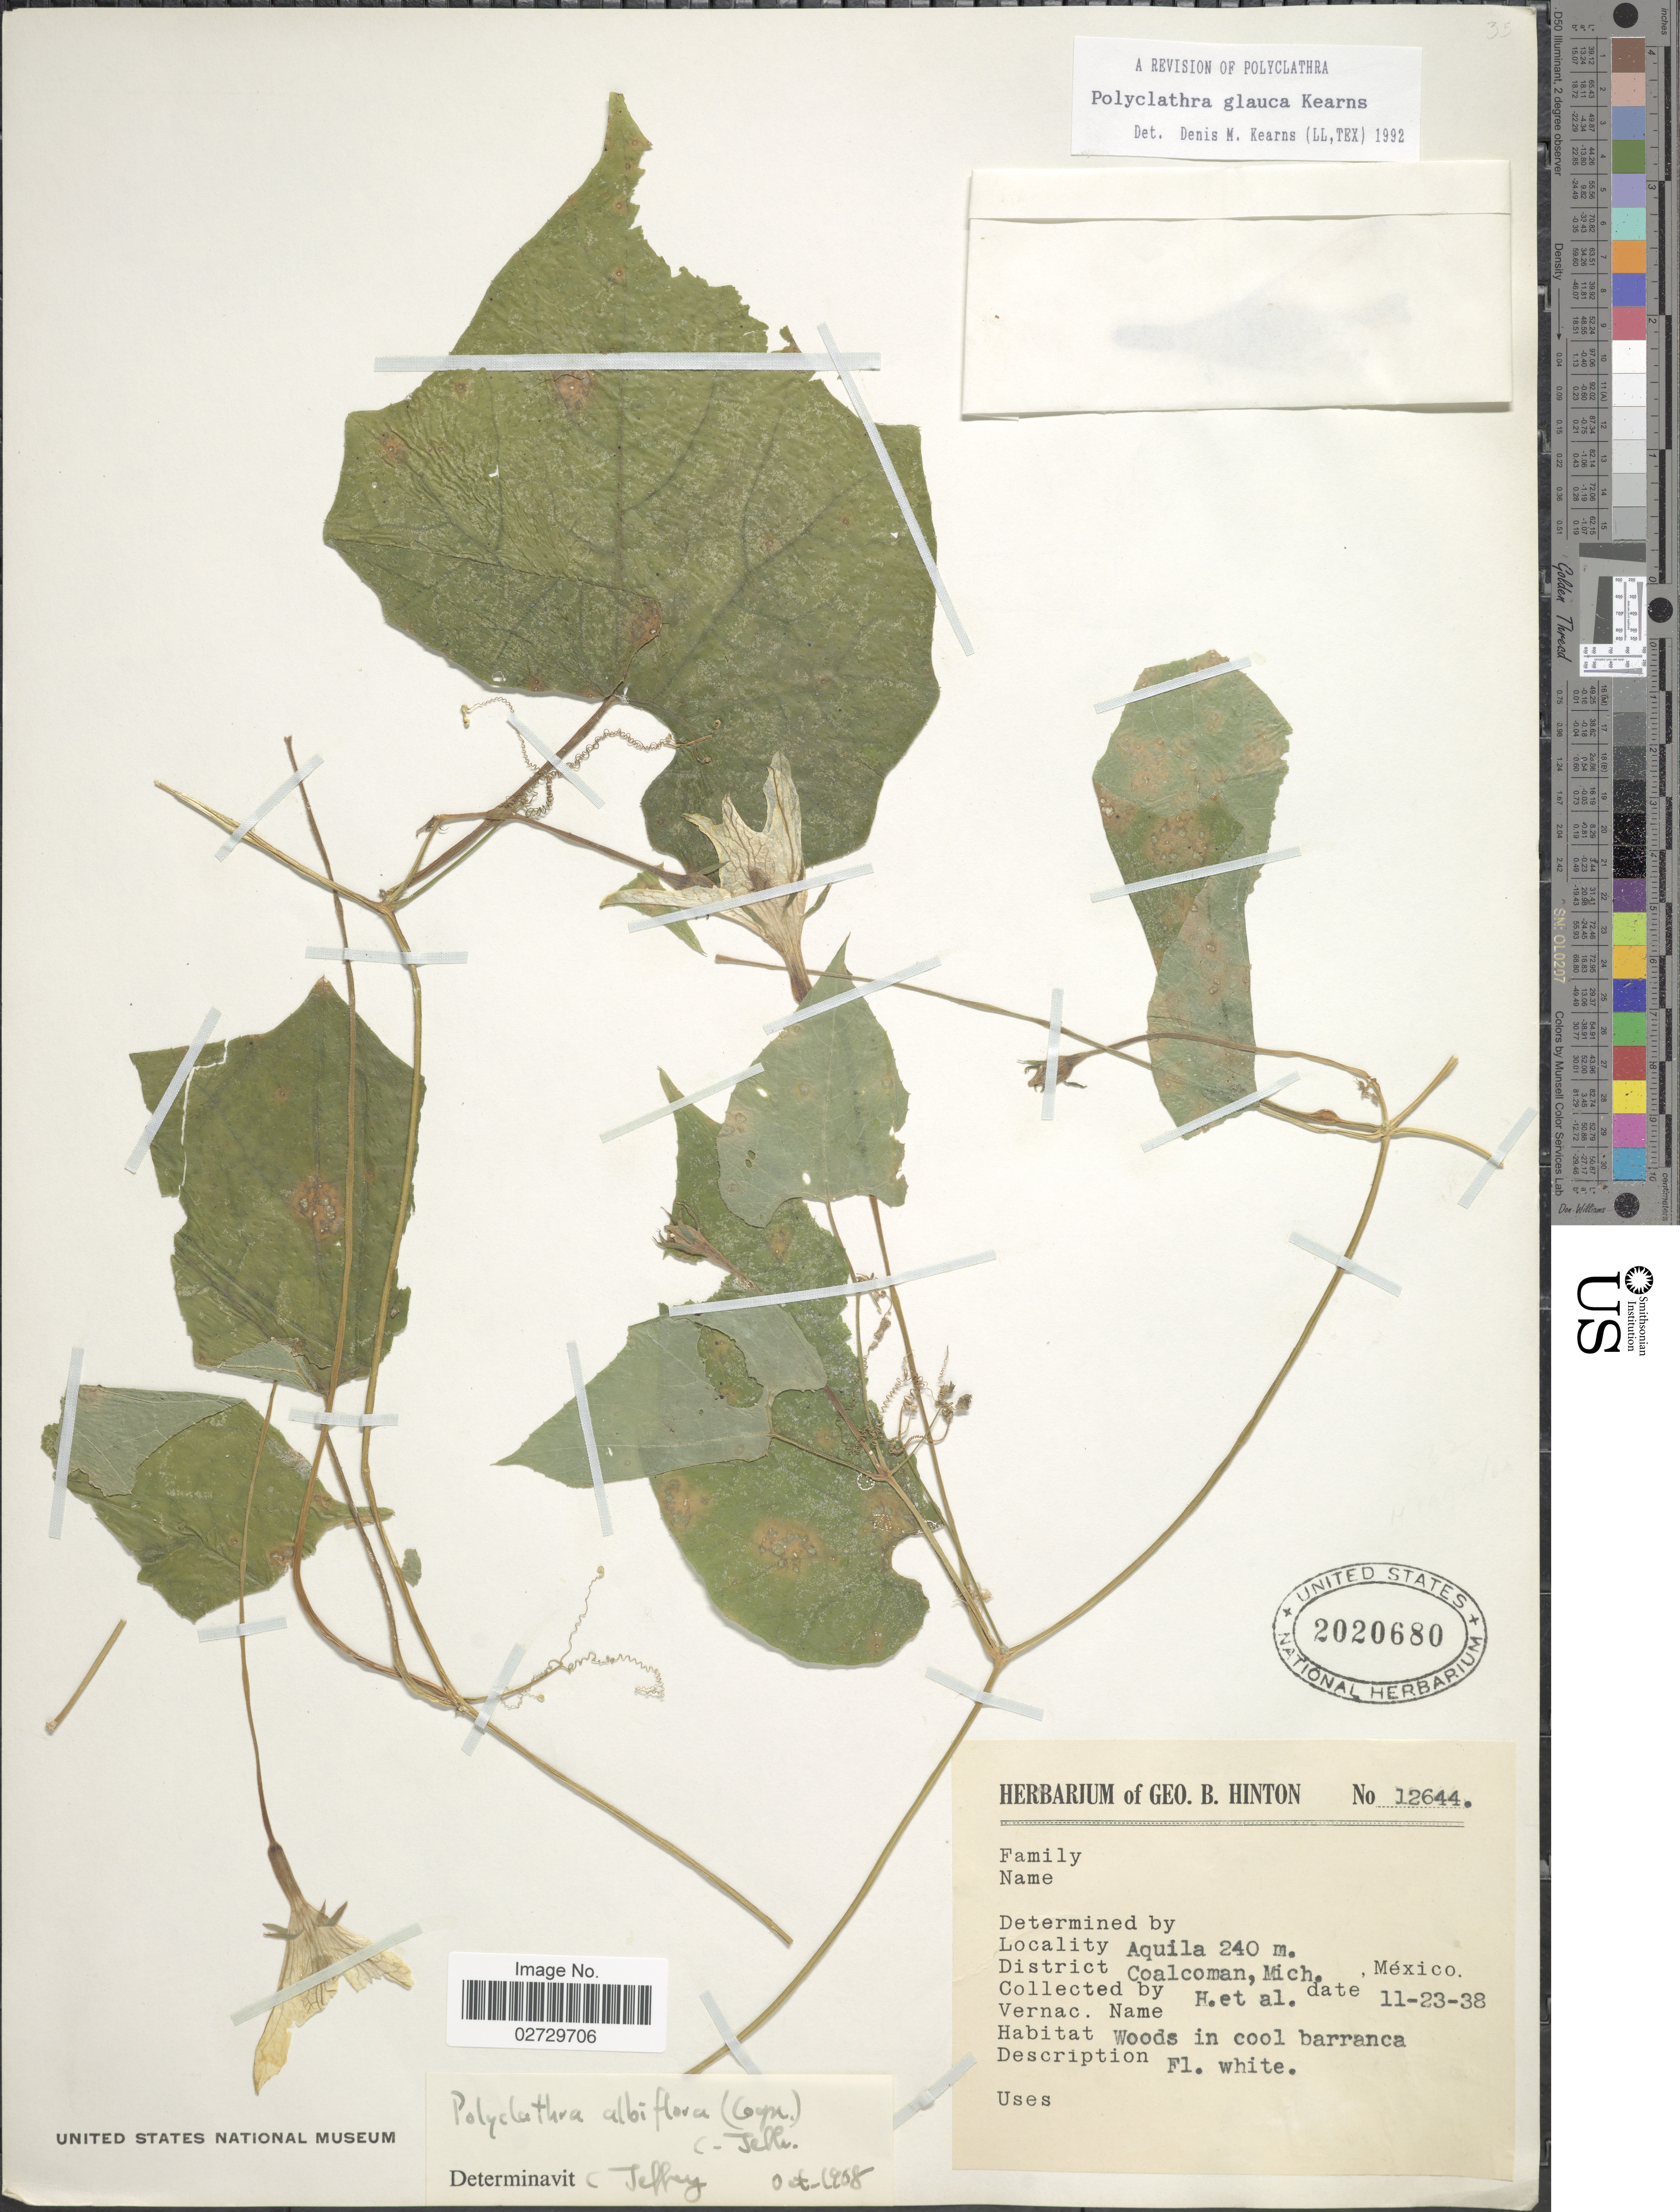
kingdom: Plantae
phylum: Tracheophyta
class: Magnoliopsida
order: Cucurbitales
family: Cucurbitaceae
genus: Polyclathra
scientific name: Polyclathra glauca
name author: Kearns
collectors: G. B. Hinton & et al.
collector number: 12644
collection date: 1938-11-23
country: Mexico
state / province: Michoacán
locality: Aquila, District Coalcoman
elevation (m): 240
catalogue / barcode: US 2020680